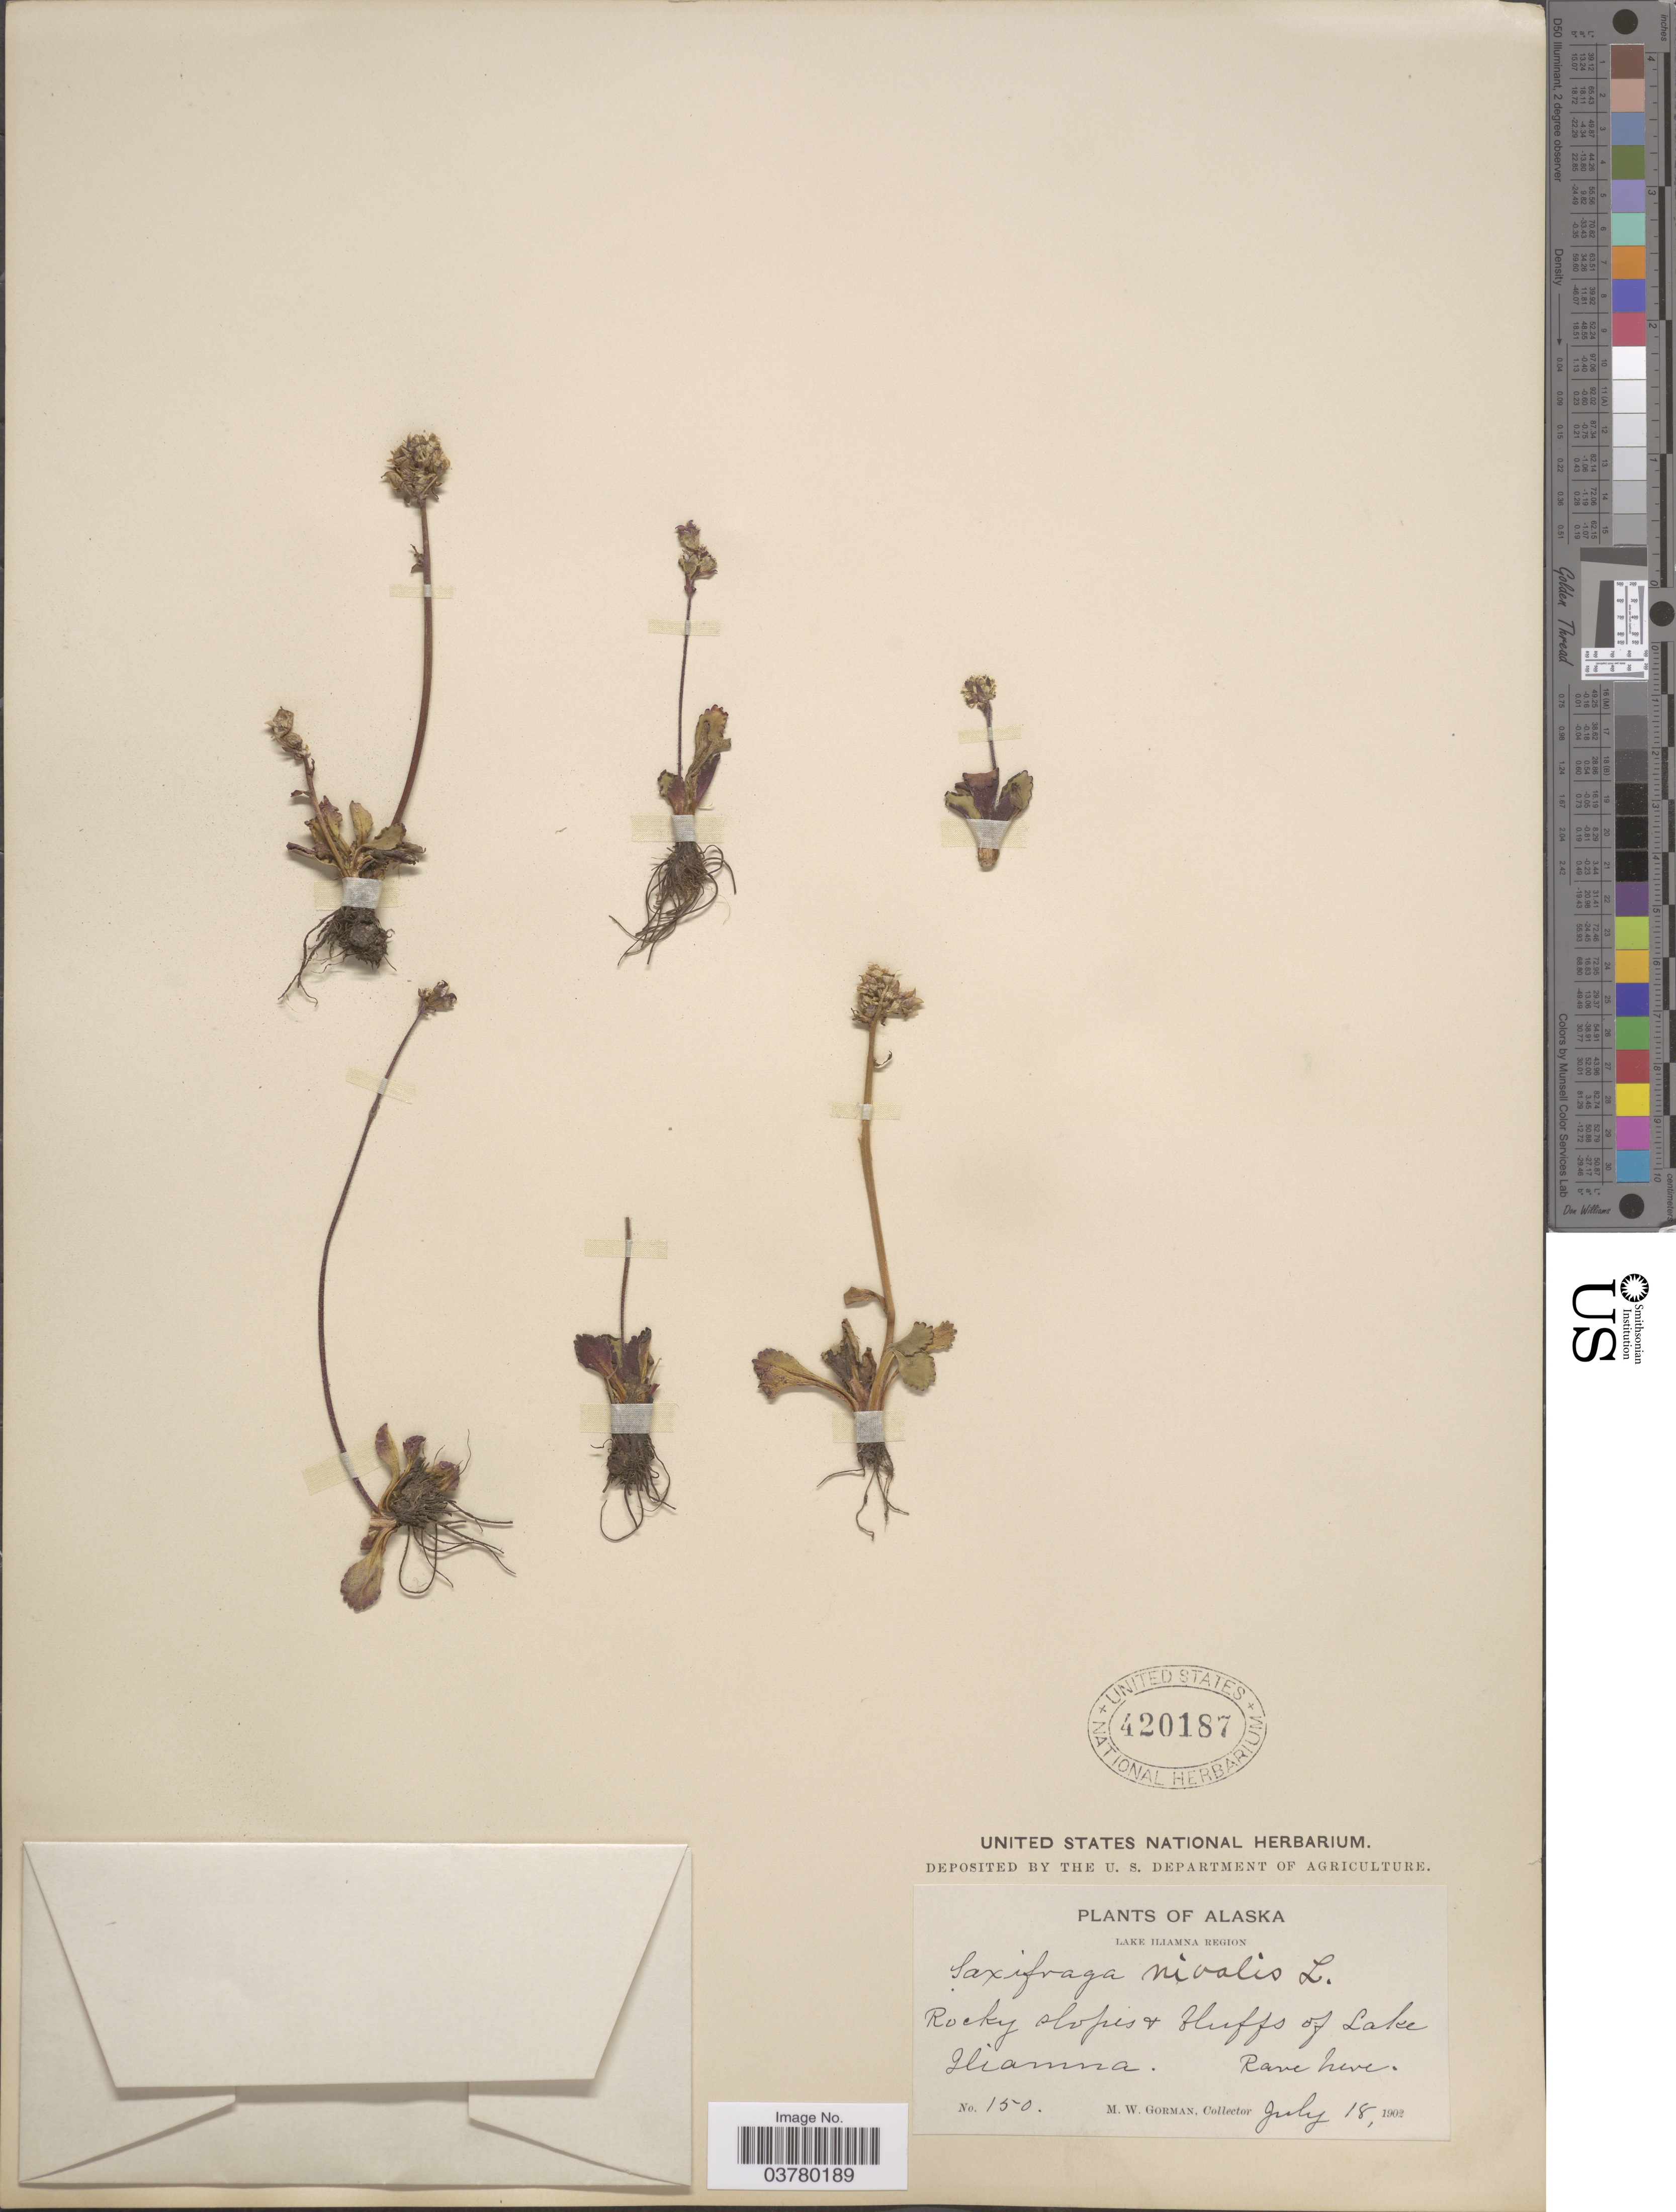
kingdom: Plantae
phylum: Tracheophyta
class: Magnoliopsida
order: Saxifragales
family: Saxifragaceae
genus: Micranthes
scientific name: Micranthes nivalis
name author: (L.) Small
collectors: M. W. Gorman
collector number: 150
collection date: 1902-07-18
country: United States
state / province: Alaska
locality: Lake Iliamna Region. Rocky slopes & bluffs of Lake Iliamna.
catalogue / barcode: US 420187